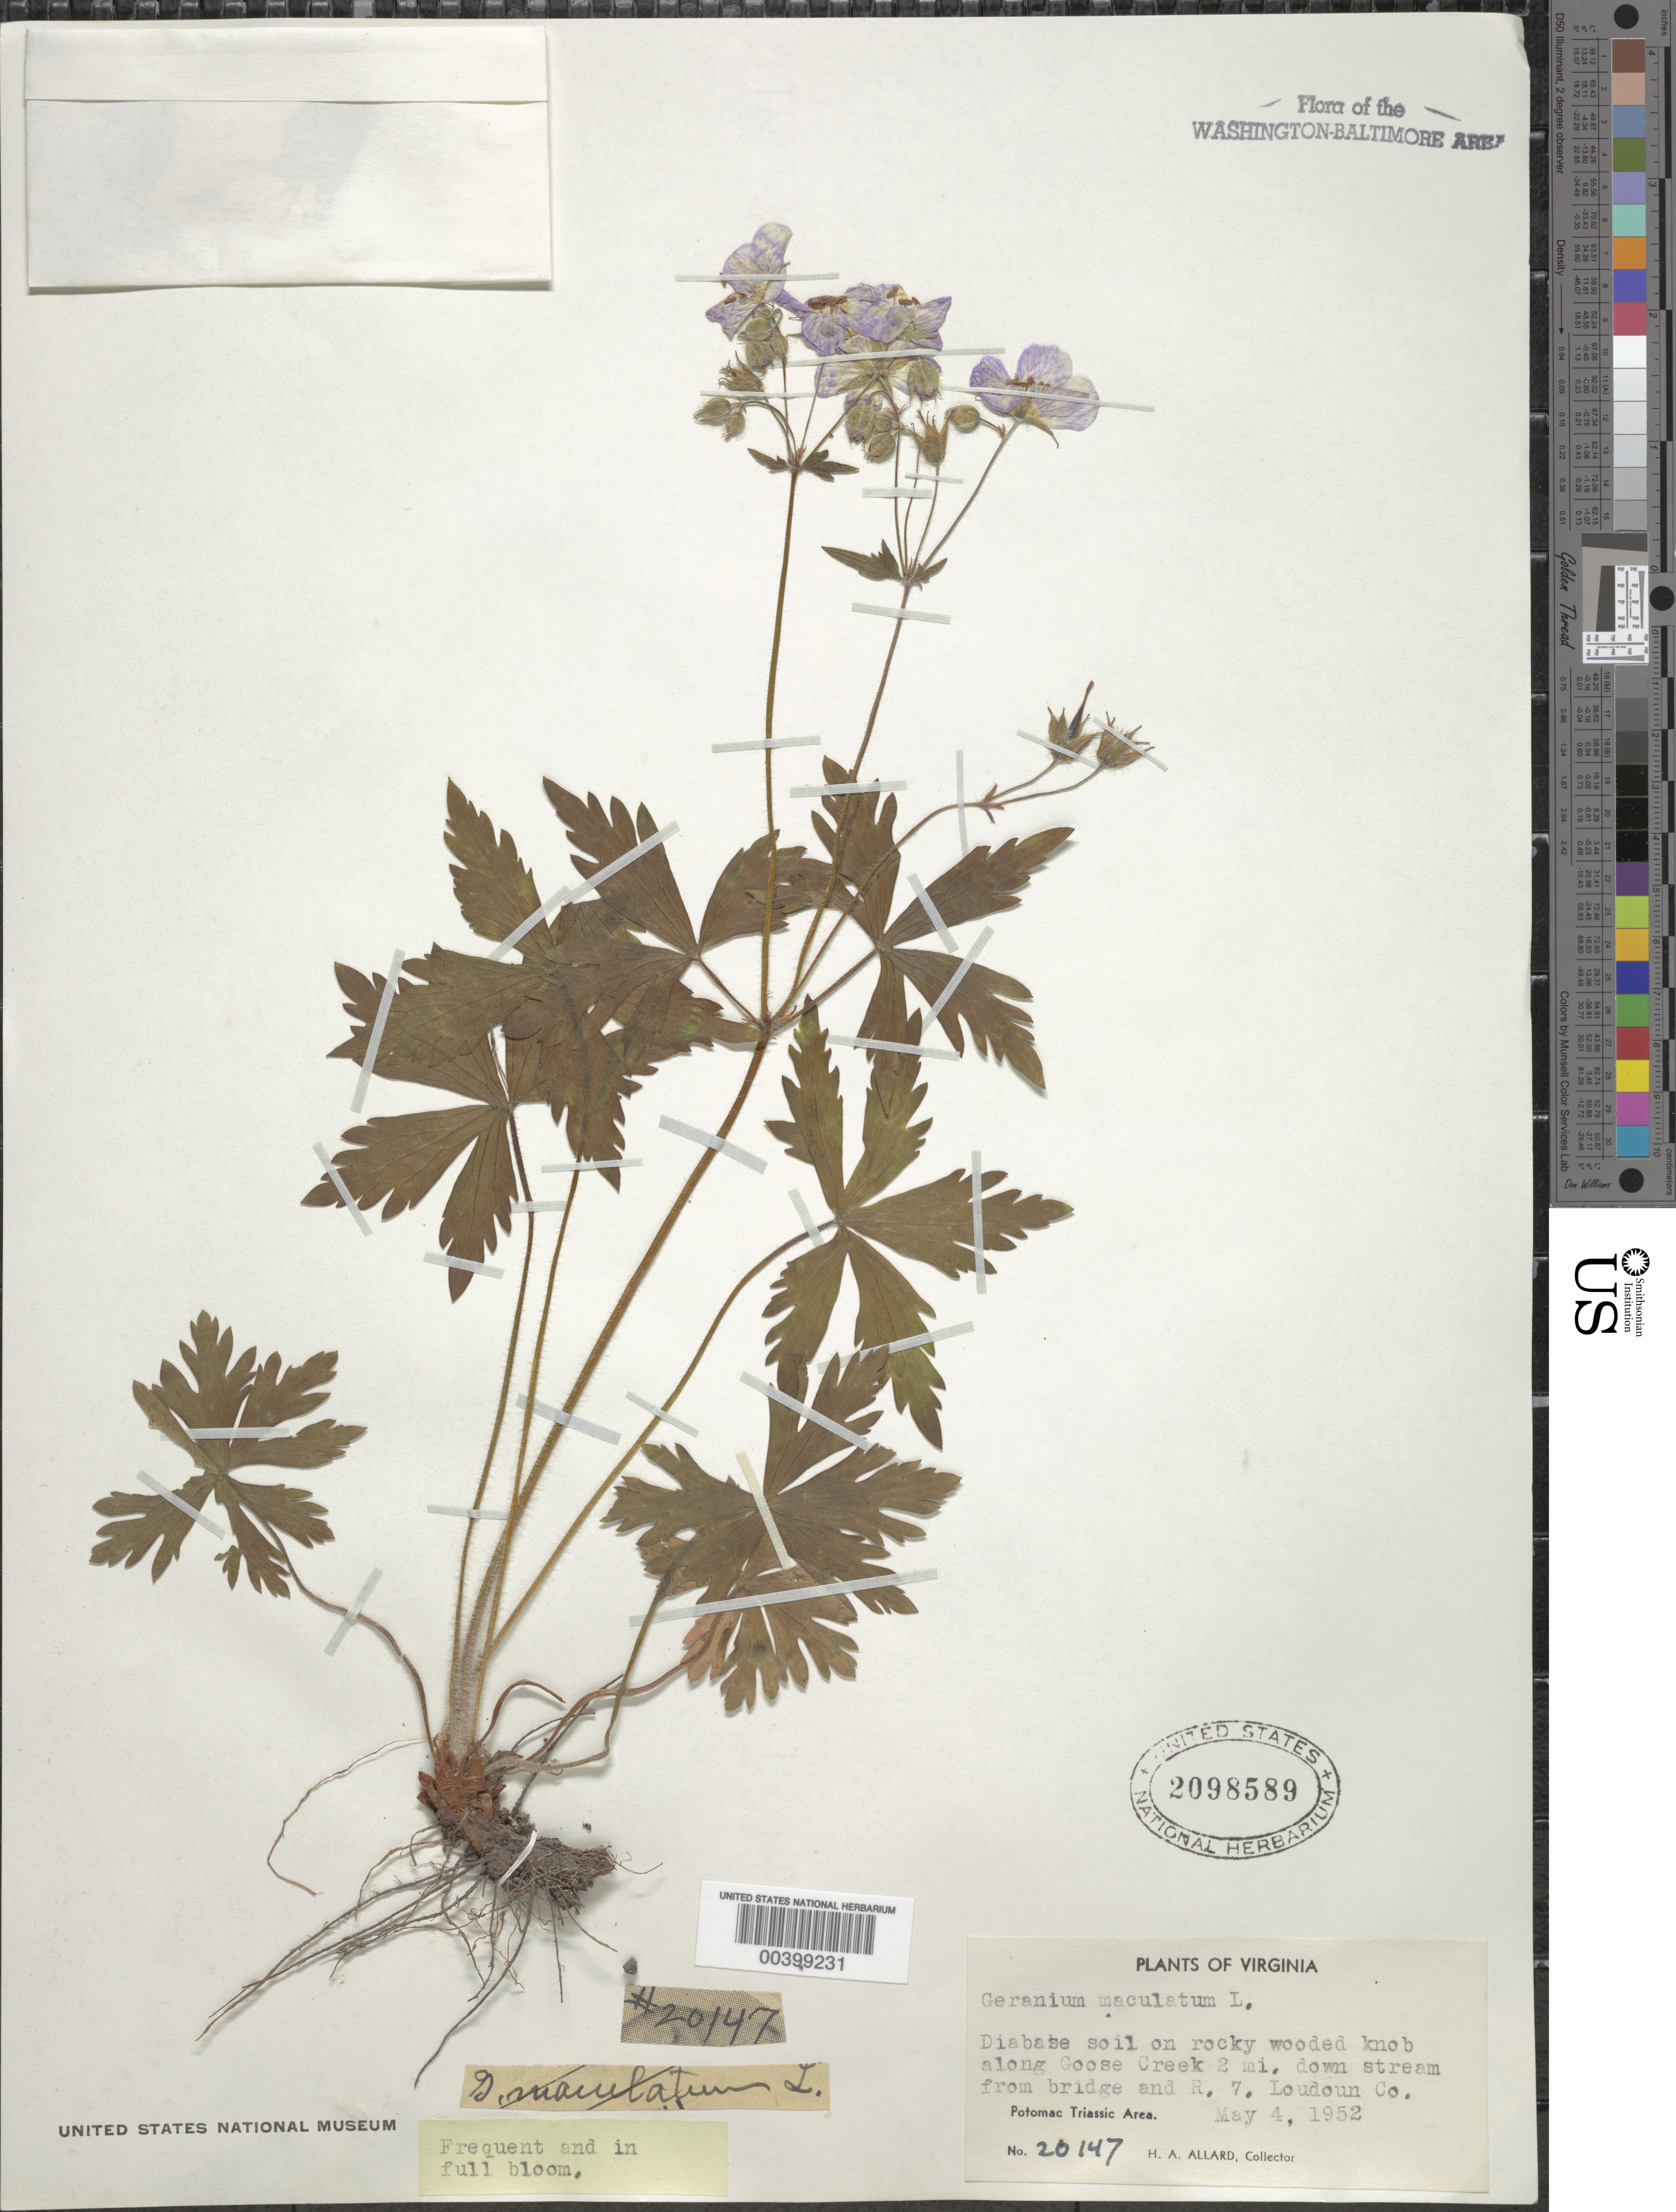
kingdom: Plantae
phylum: Tracheophyta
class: Magnoliopsida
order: Geraniales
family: Geraniaceae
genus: Geranium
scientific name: Geranium maculatum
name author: L.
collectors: H. A. Allard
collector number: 20147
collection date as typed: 04 May 1952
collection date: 1952-05-04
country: United States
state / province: Virginia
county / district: Loudoun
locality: Downstream from Route 7 on Goose Creek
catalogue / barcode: US 2098589